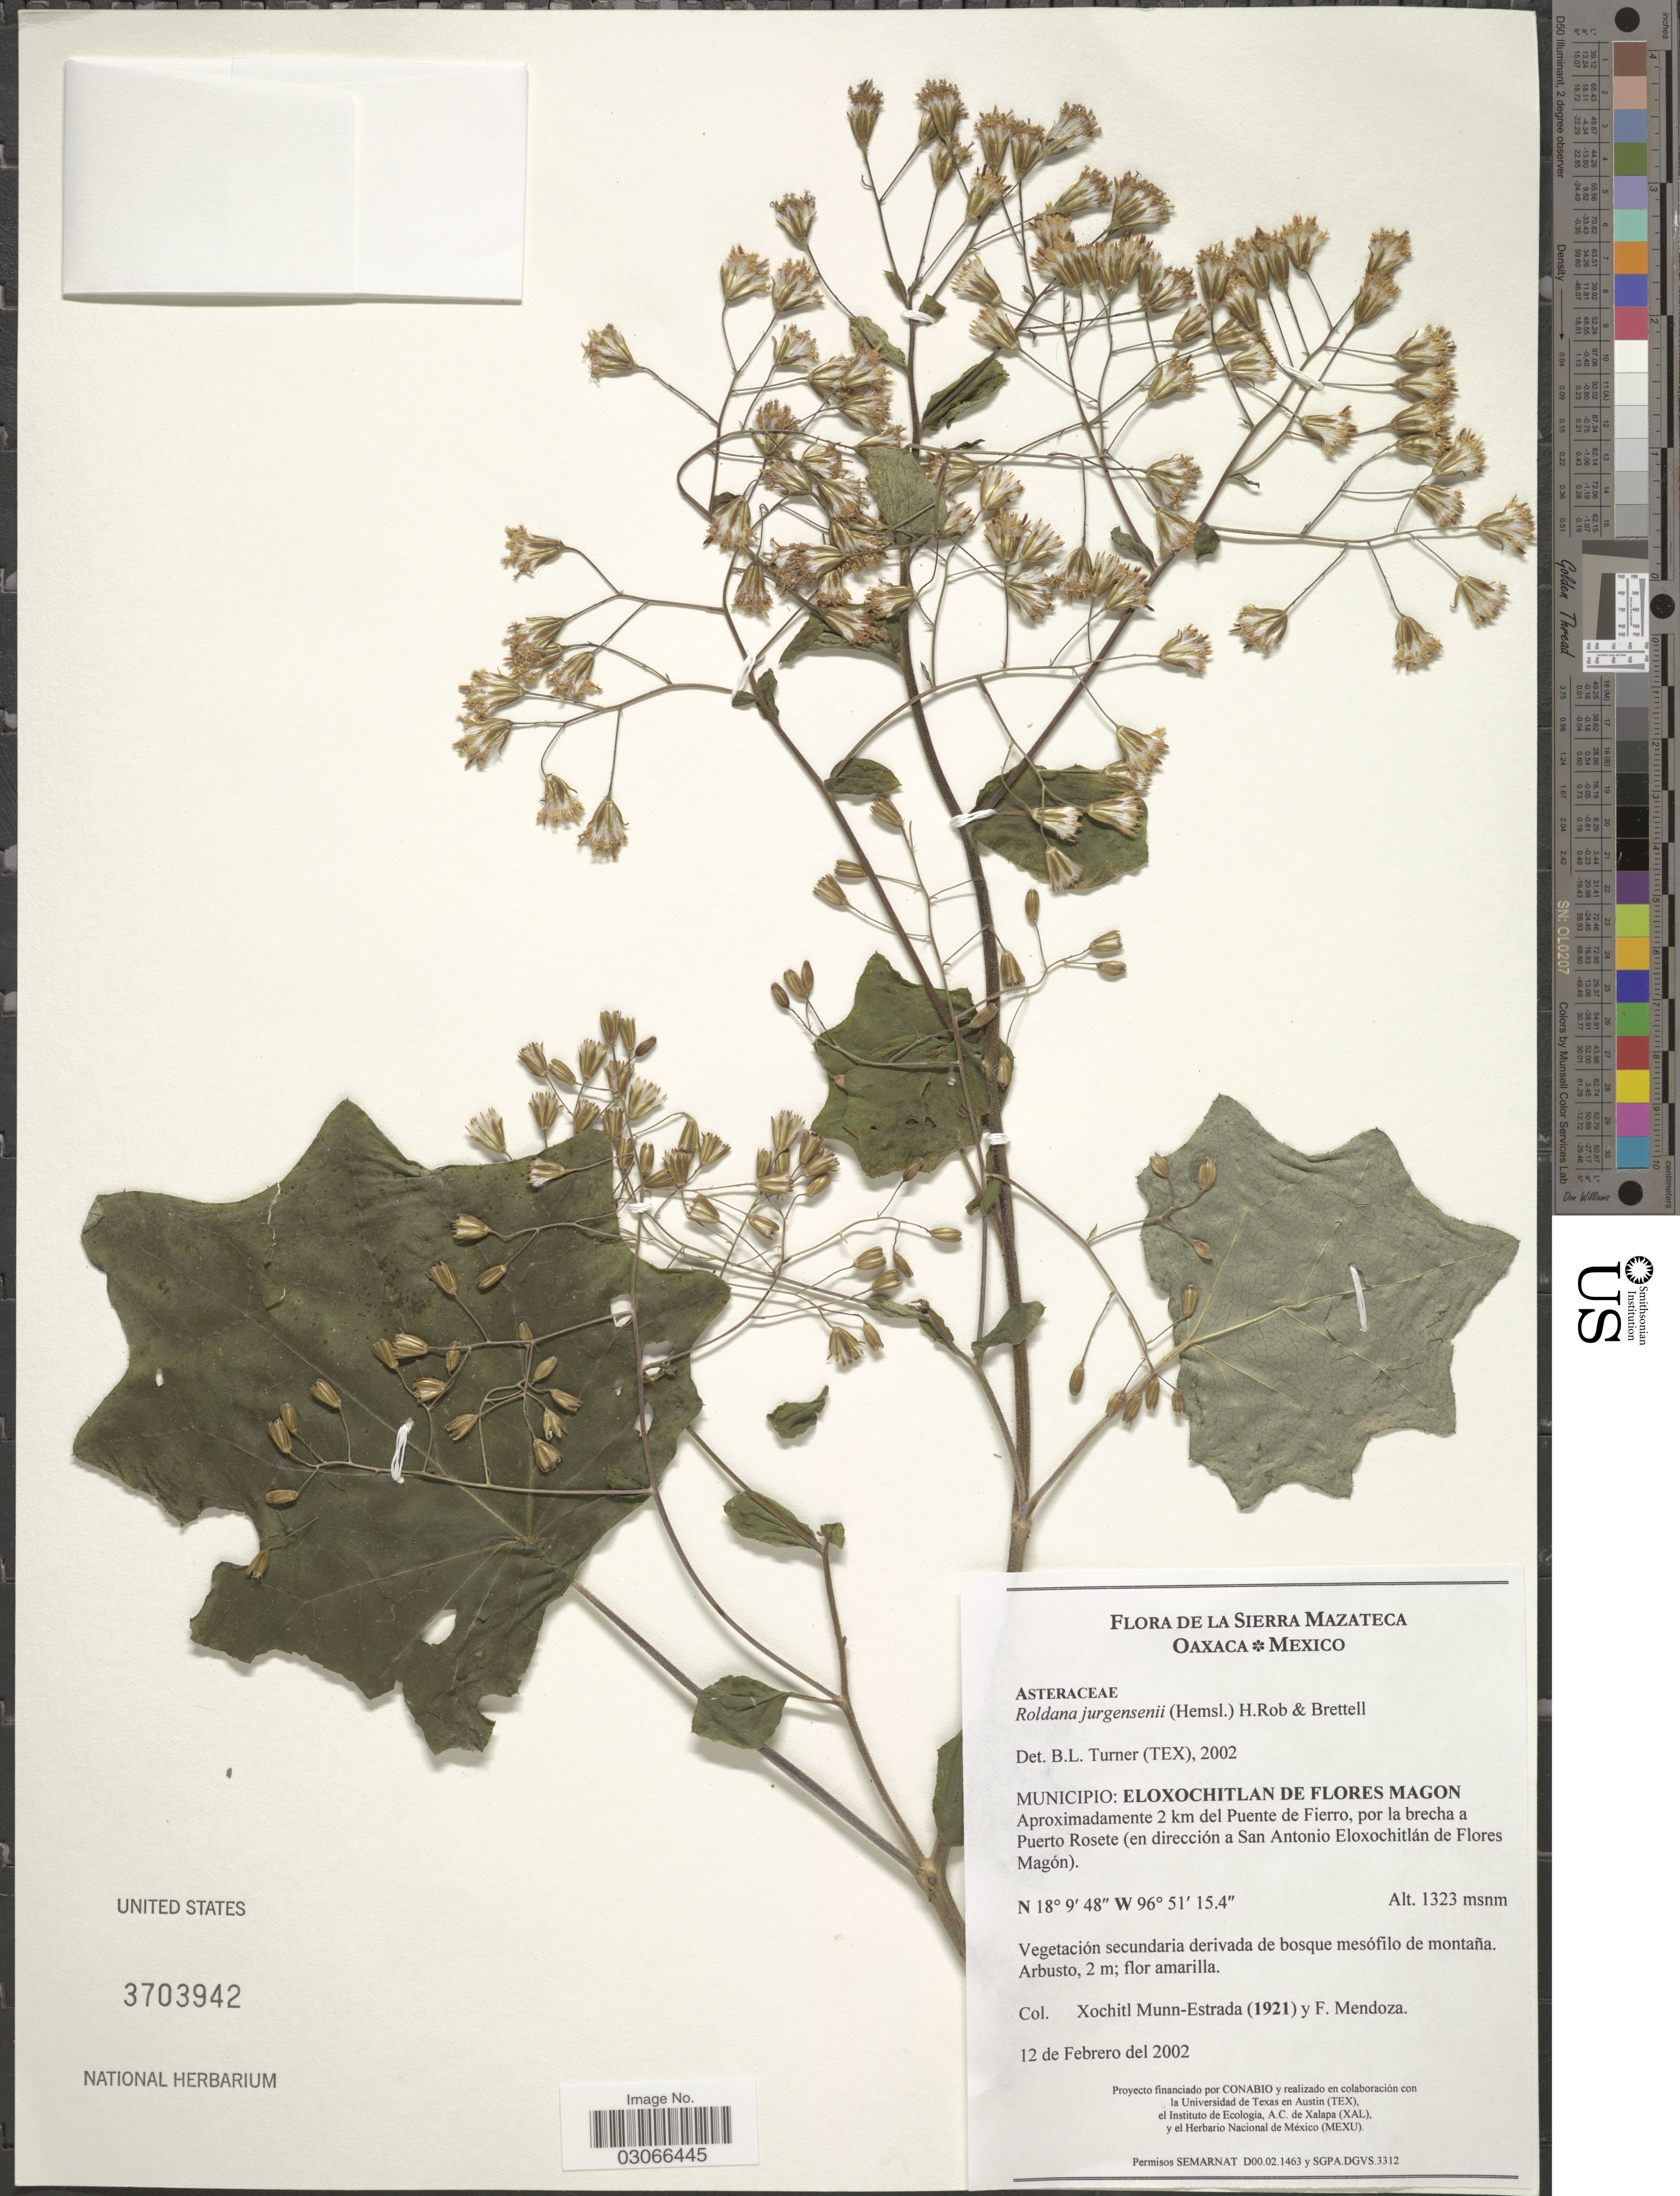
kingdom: Plantae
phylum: Tracheophyta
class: Magnoliopsida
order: Asterales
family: Asteraceae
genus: Roldana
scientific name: Roldana jurgensenii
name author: (Hemsl.) H. Rob. & Brettell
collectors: X. Munn-Estrada & F. Mendoza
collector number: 1921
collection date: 2002-02-12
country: Mexico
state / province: Oaxaca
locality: De La Sierra Mazateca. Municipio: Eloxochitlan de Flores Magon Aproximadamente 2 km del Puente de Fierro, por la brecha a Puerto Rosete (en dirección a San Antonio Eloxochitlán de Flores Magón).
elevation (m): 1323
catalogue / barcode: US 3703942